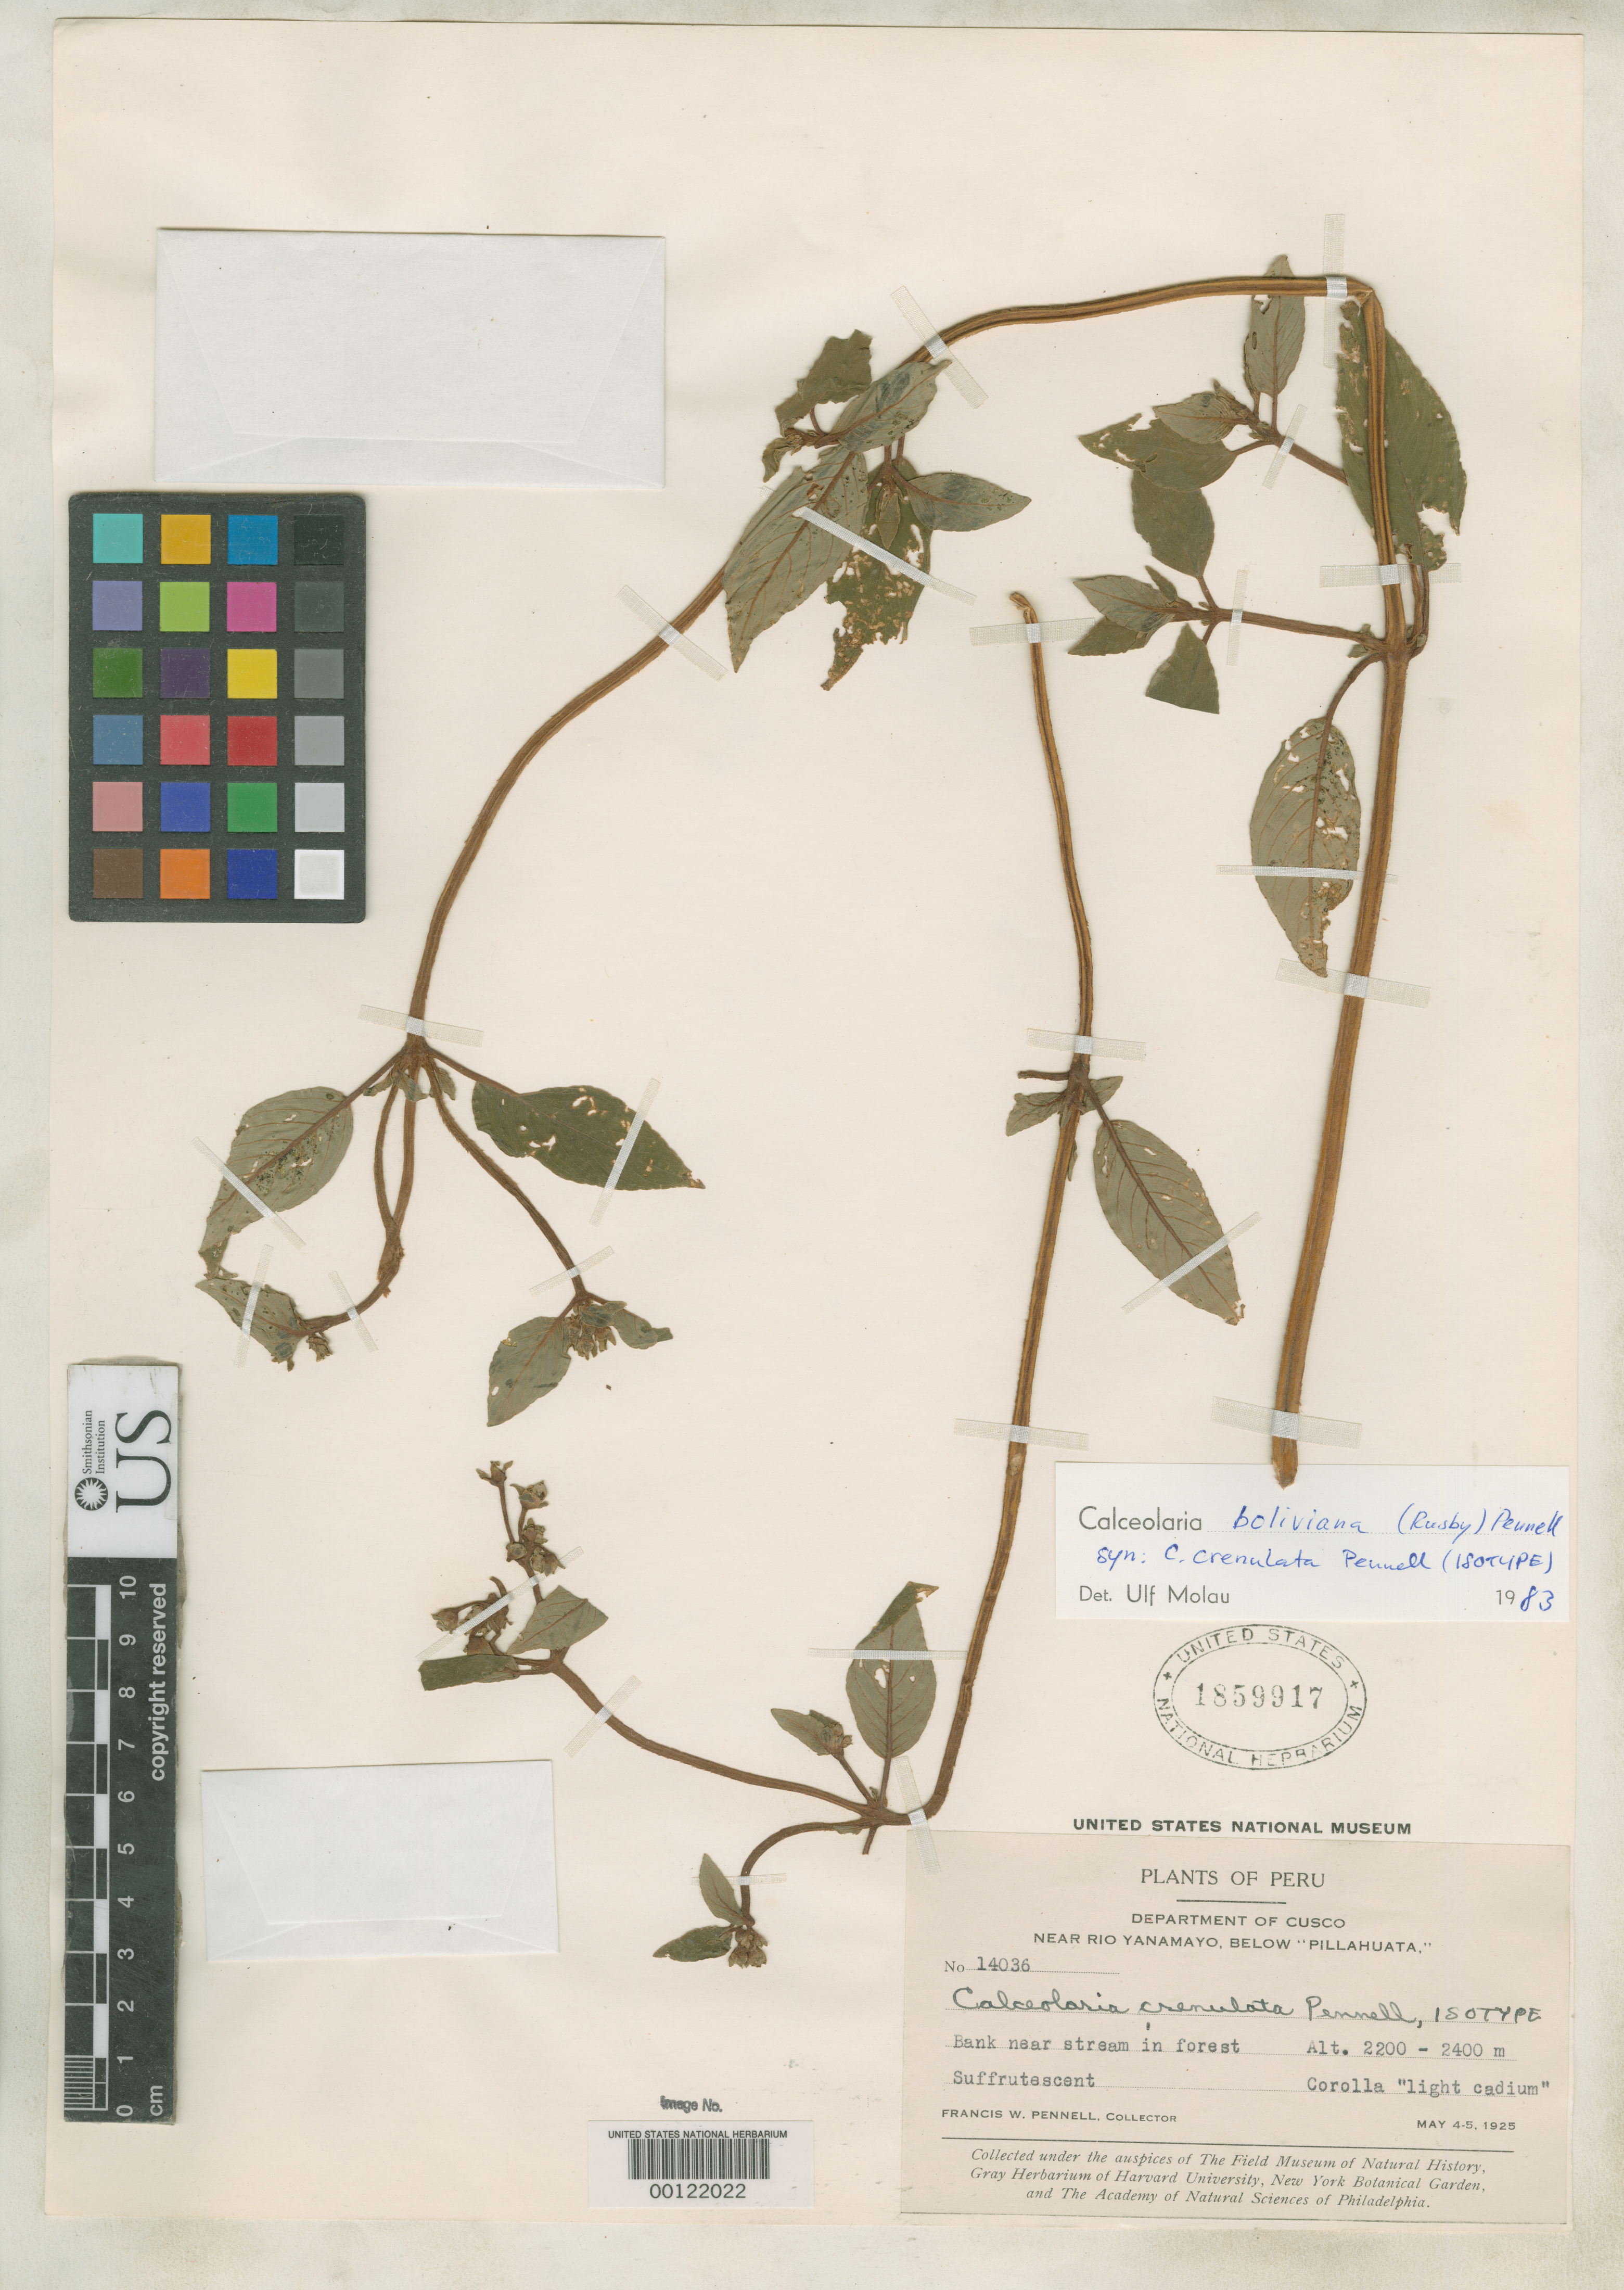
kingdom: Plantae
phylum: Tracheophyta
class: Magnoliopsida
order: Lamiales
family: Calceolariaceae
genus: Calceolaria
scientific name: Calceolaria crenulata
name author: Pennell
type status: Isotype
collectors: F. W. Pennell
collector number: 14036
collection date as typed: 04 Jun 1925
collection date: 1925-06-04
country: Peru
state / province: Cusco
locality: Río Yanamayo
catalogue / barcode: US 1859917